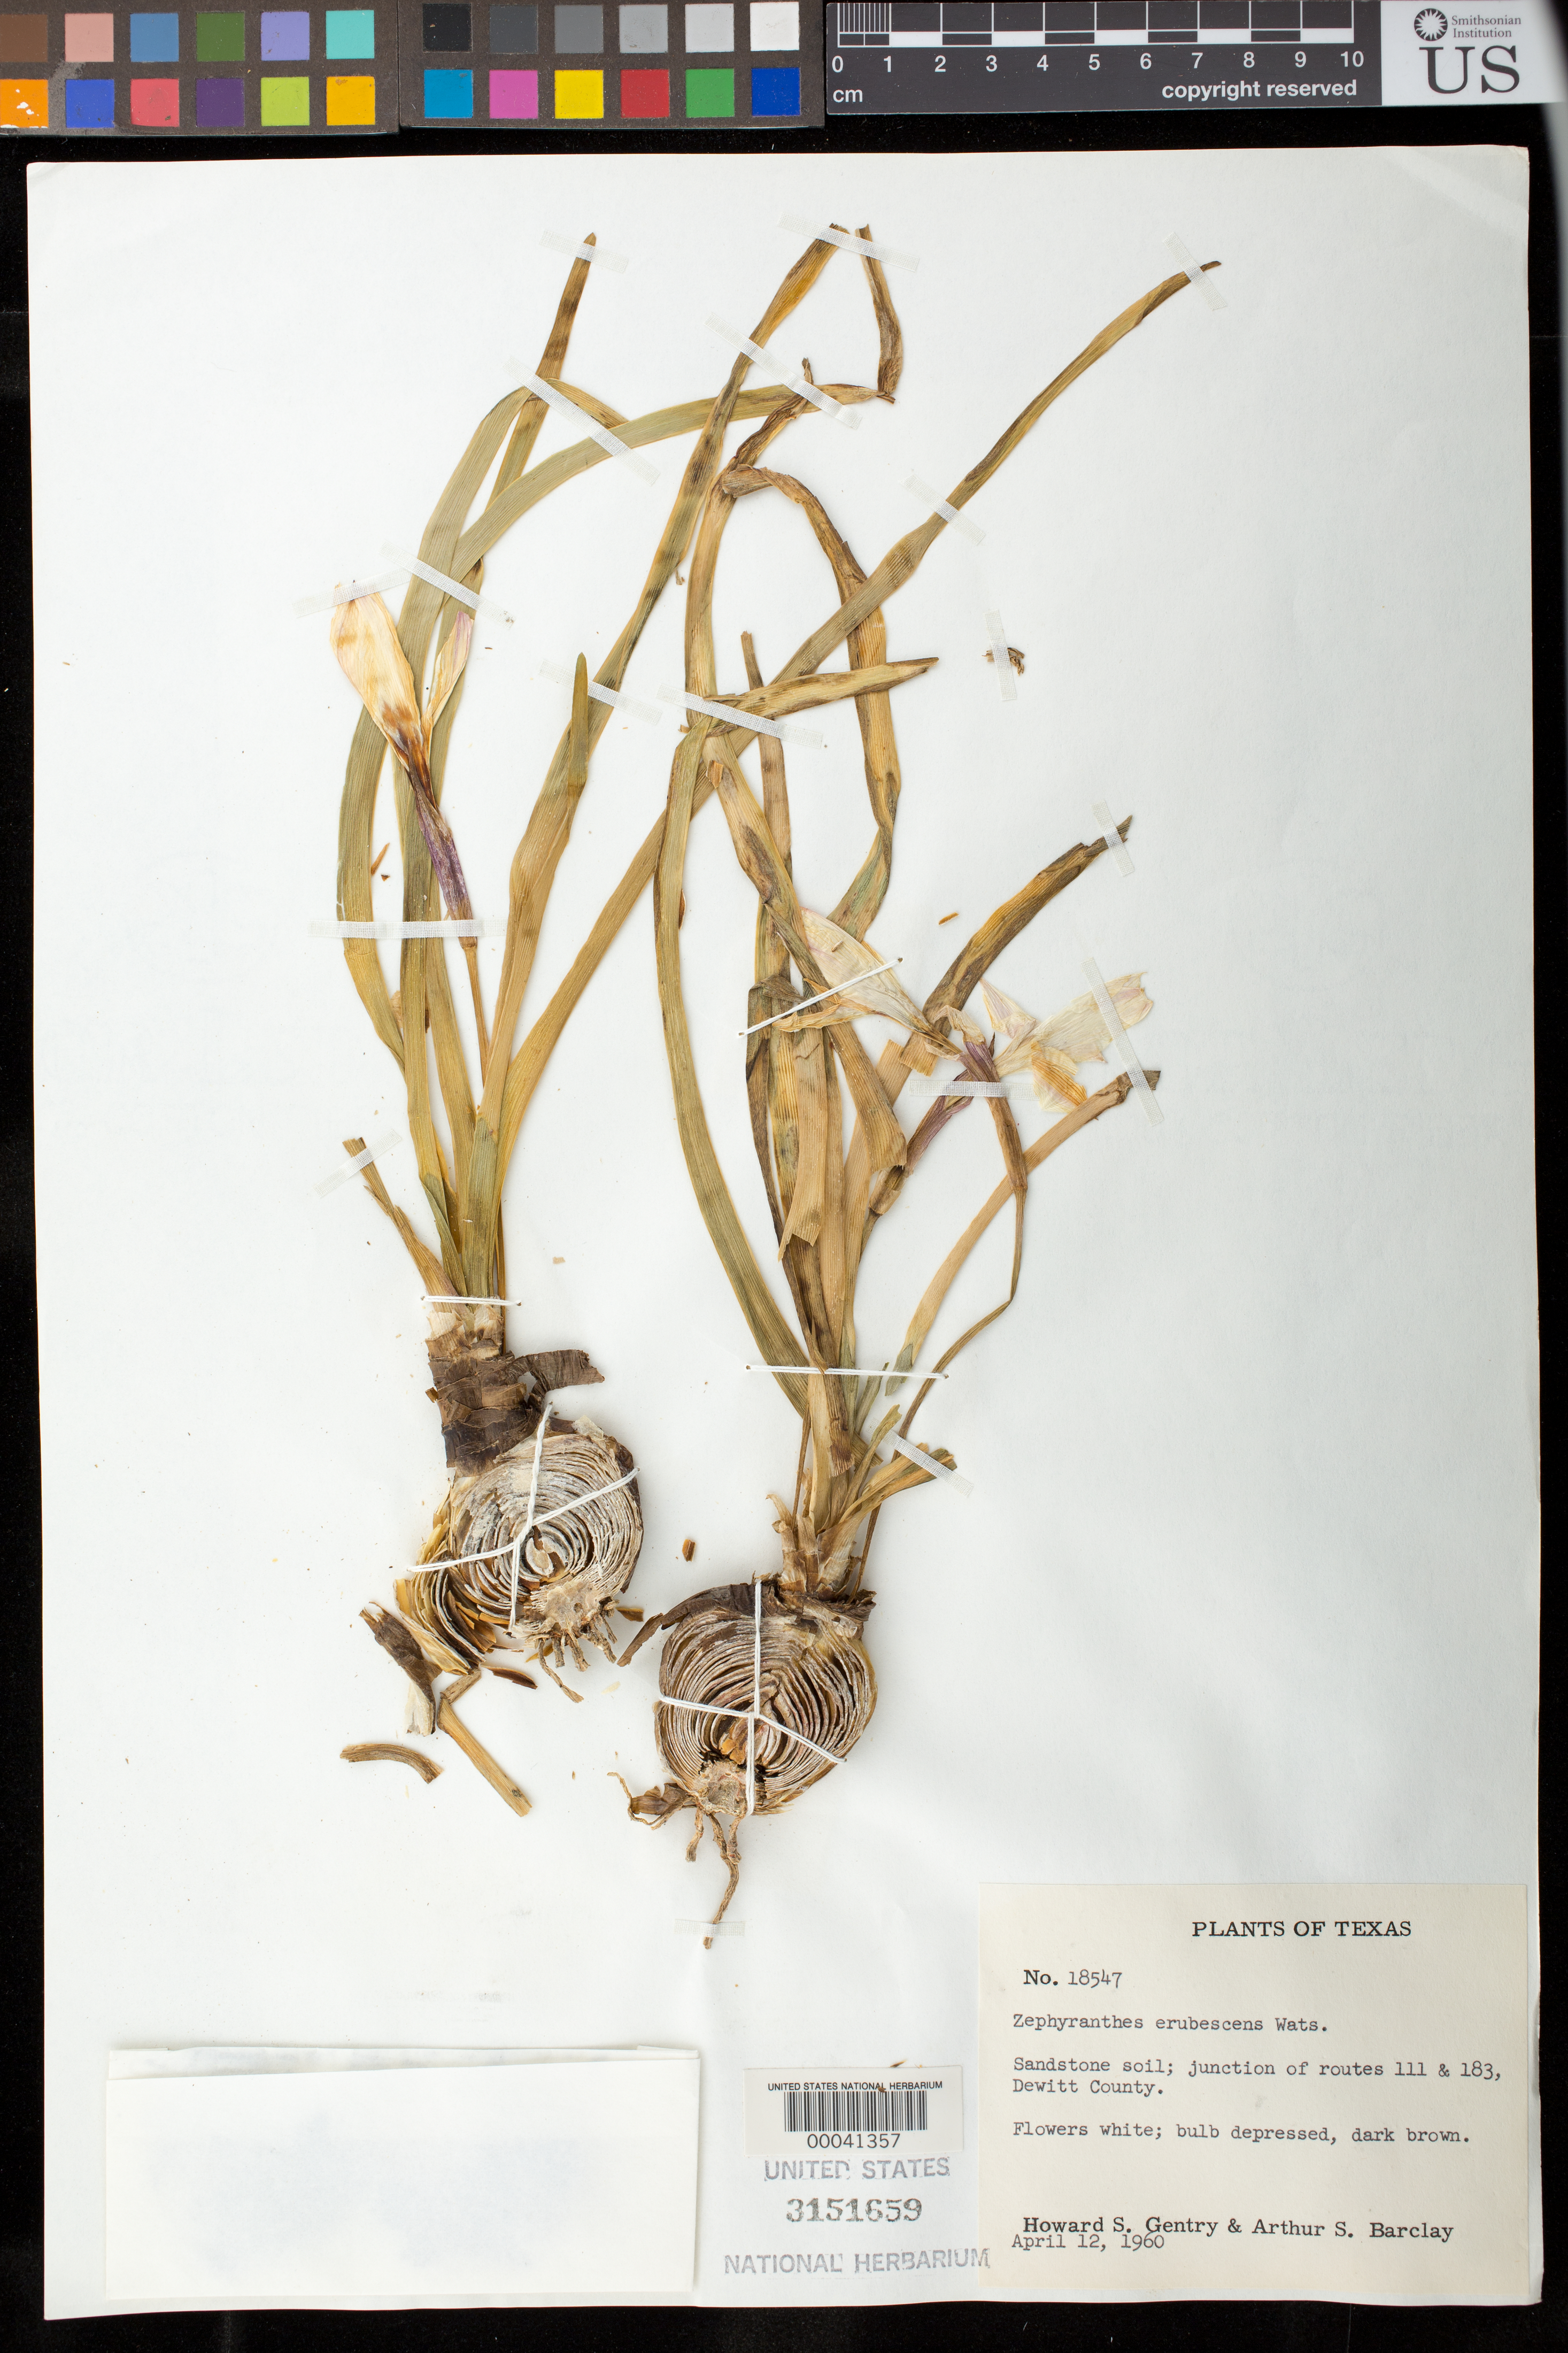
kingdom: Plantae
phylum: Tracheophyta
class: Liliopsida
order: Asparagales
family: Amaryllidaceae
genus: Zephyranthes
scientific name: Zephyranthes erubescens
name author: S. Watson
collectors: H. S. Gentry & A. S. Barclay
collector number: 18547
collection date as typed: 12 Apr 1960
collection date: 1960-04-12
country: United States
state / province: Texas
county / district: De Witt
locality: Junct. of rte 111 and rte 183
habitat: Sandstone soil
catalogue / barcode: US 3151659